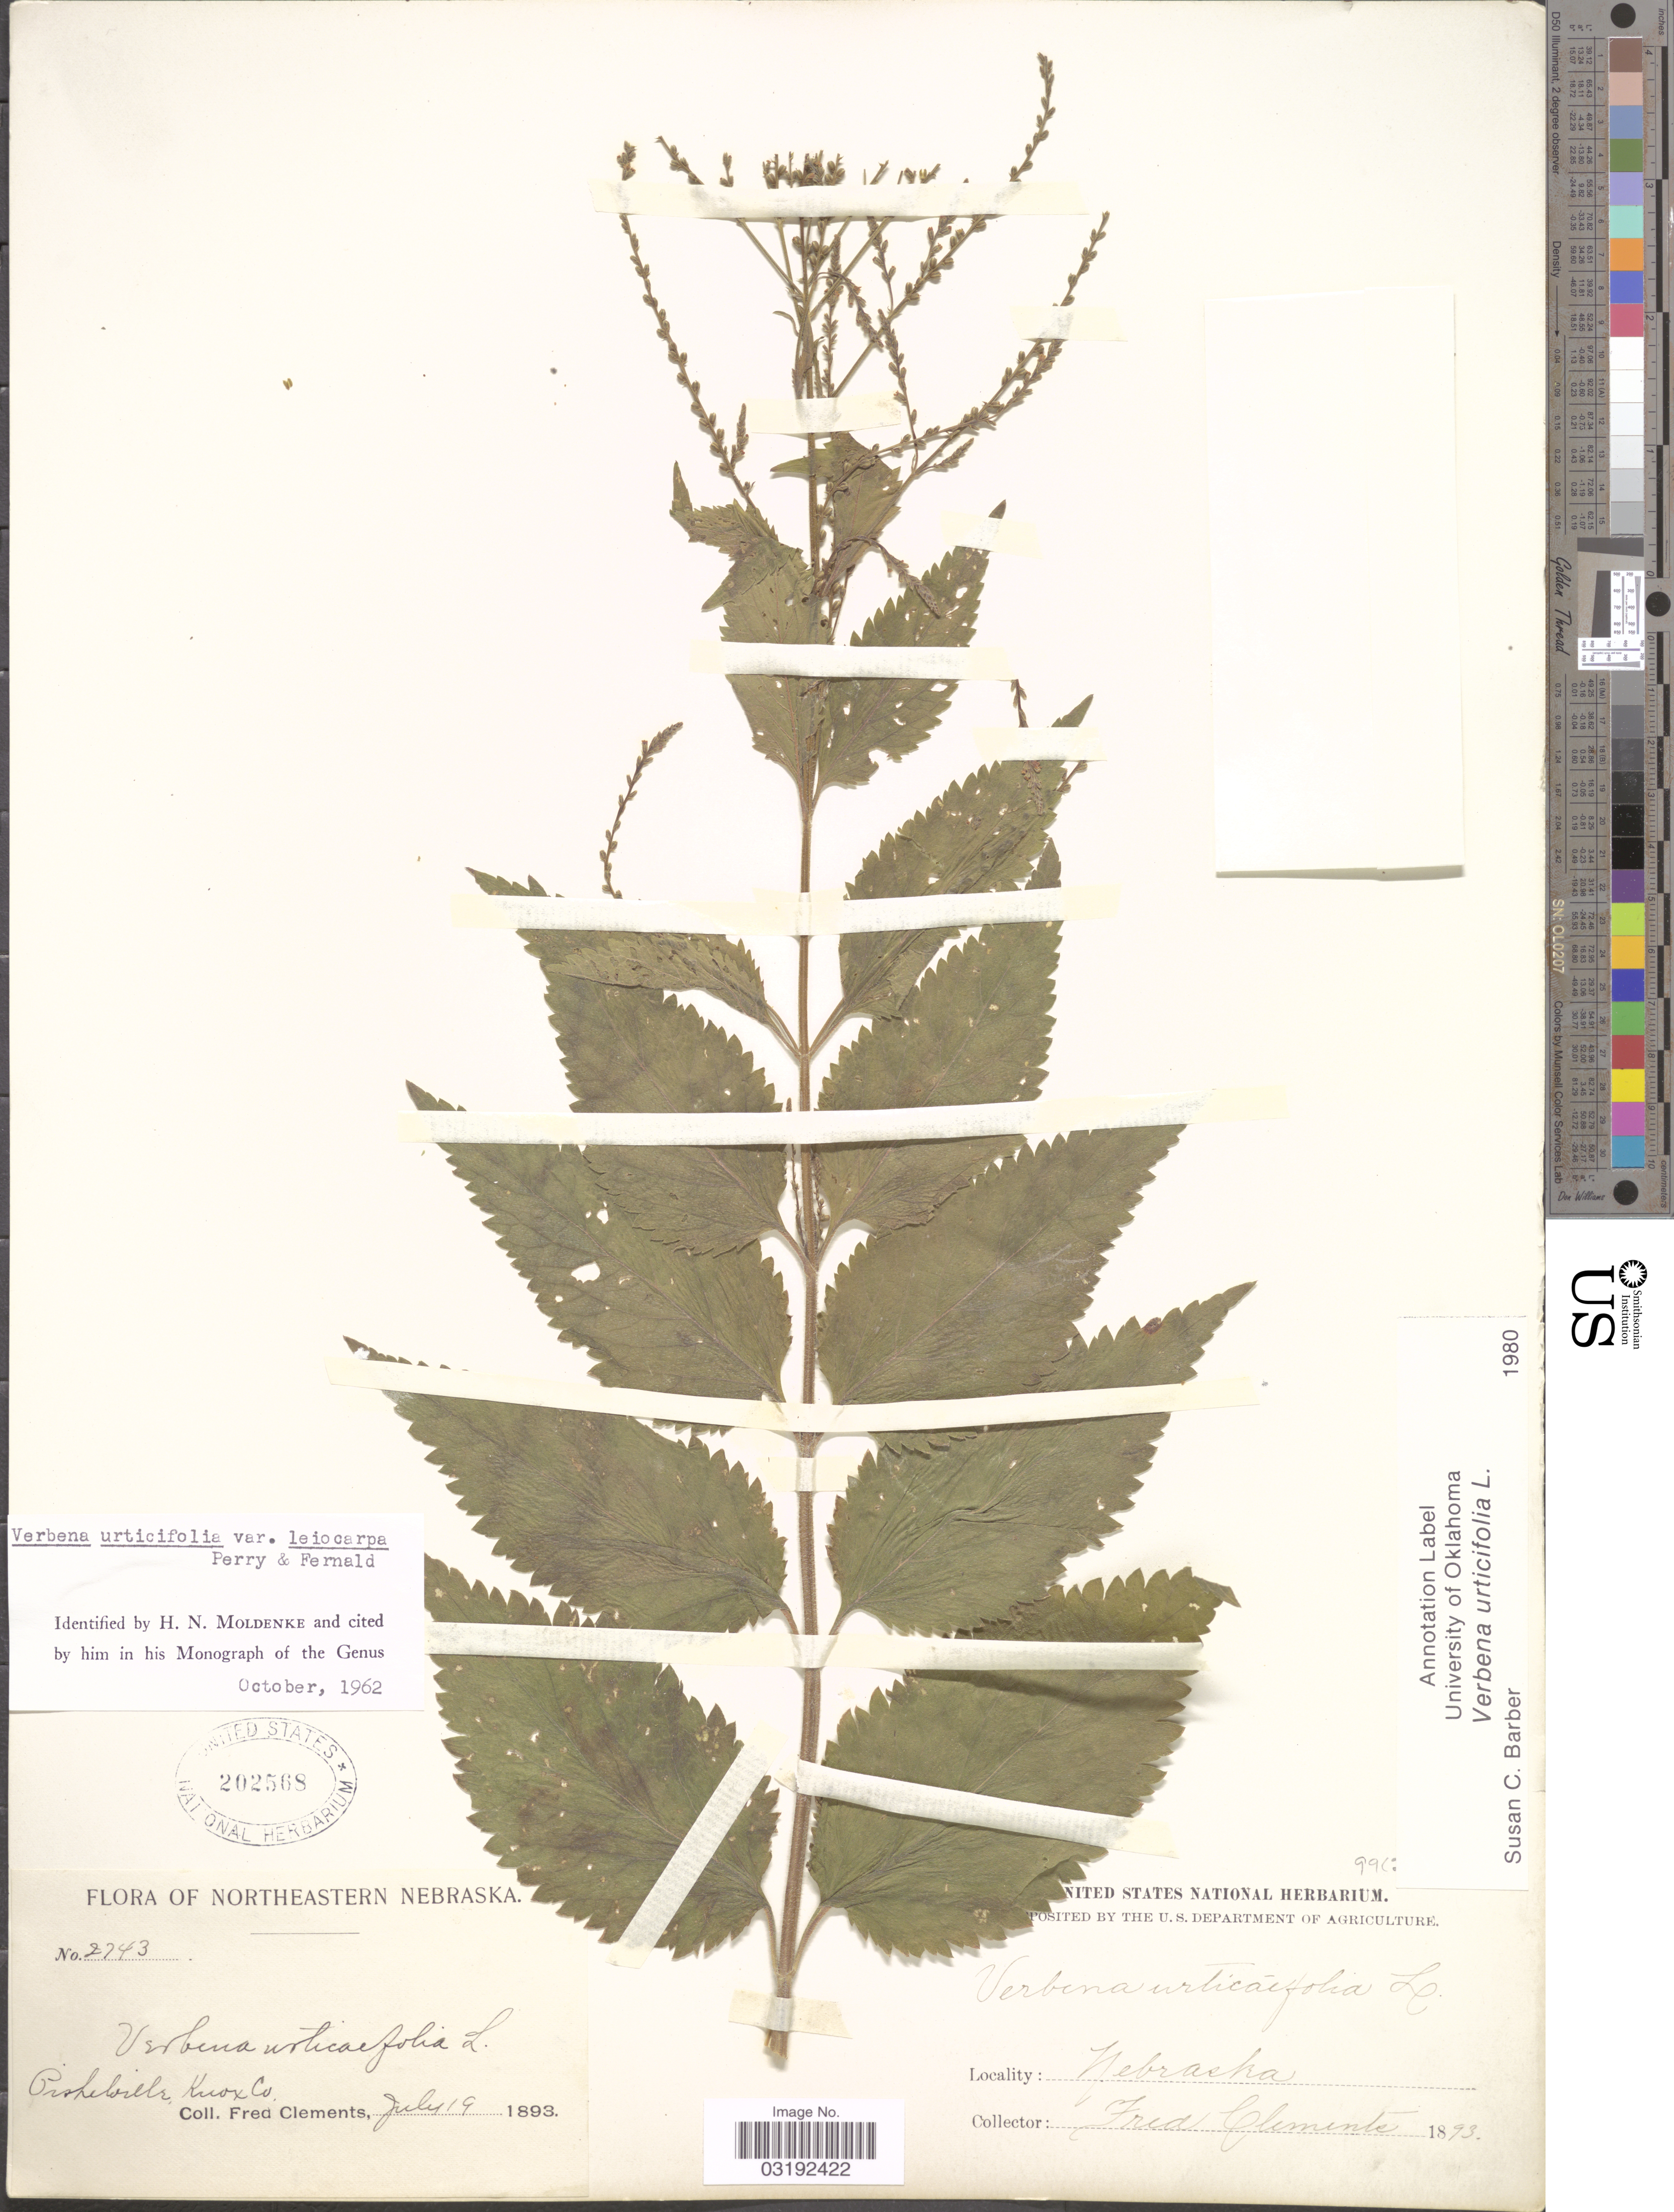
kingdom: Plantae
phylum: Tracheophyta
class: Magnoliopsida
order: Lamiales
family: Verbenaceae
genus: Verbena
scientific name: Verbena urticifolia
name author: L.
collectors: F. Clements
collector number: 2743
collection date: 1893-07-19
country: United States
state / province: Nebraska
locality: Northeastern Nebraska. Pishelville, Knox Co.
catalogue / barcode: US 202568